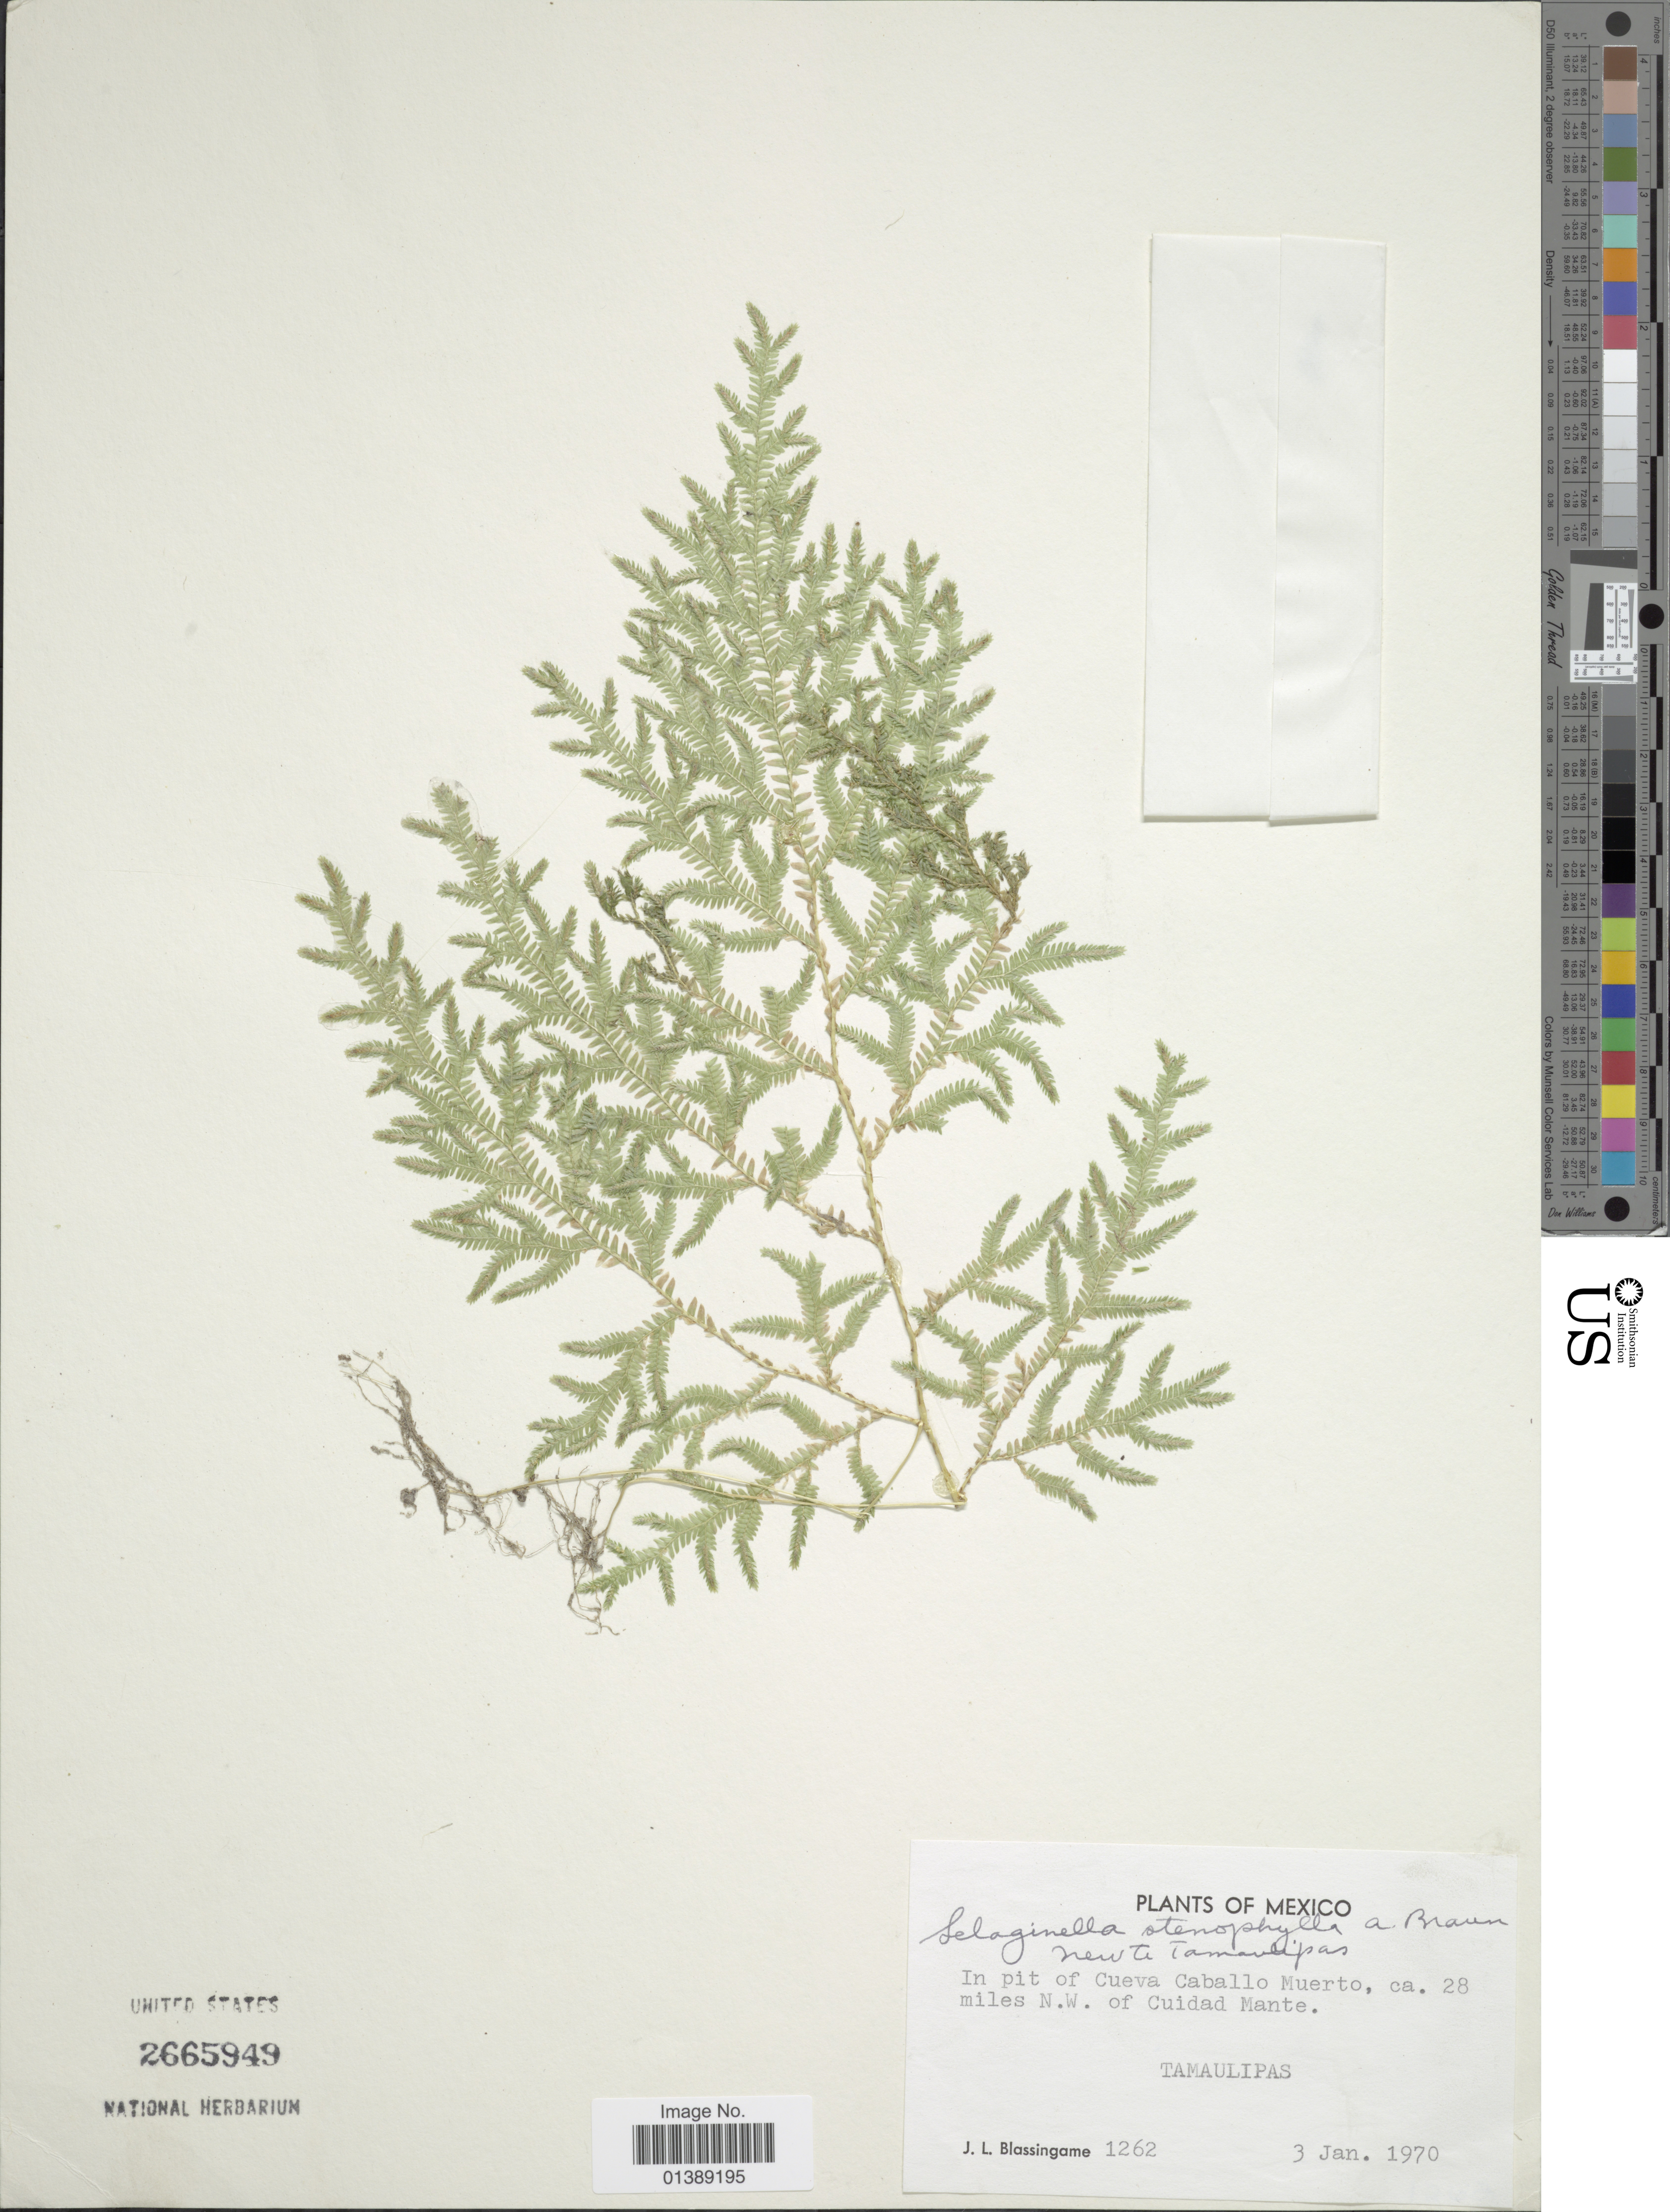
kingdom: Plantae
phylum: Tracheophyta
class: Lycopodiopsida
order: Selaginellales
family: Selaginellaceae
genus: Selaginella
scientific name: Selaginella stenophylla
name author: A. Braun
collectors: J. Blassingame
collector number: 1262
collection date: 1970-01-03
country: Mexico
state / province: Tamaulipas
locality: In pit of Cueva Caballo Muerto, ca 28 miles N.W. of Ciudad Mante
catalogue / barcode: US 2665949